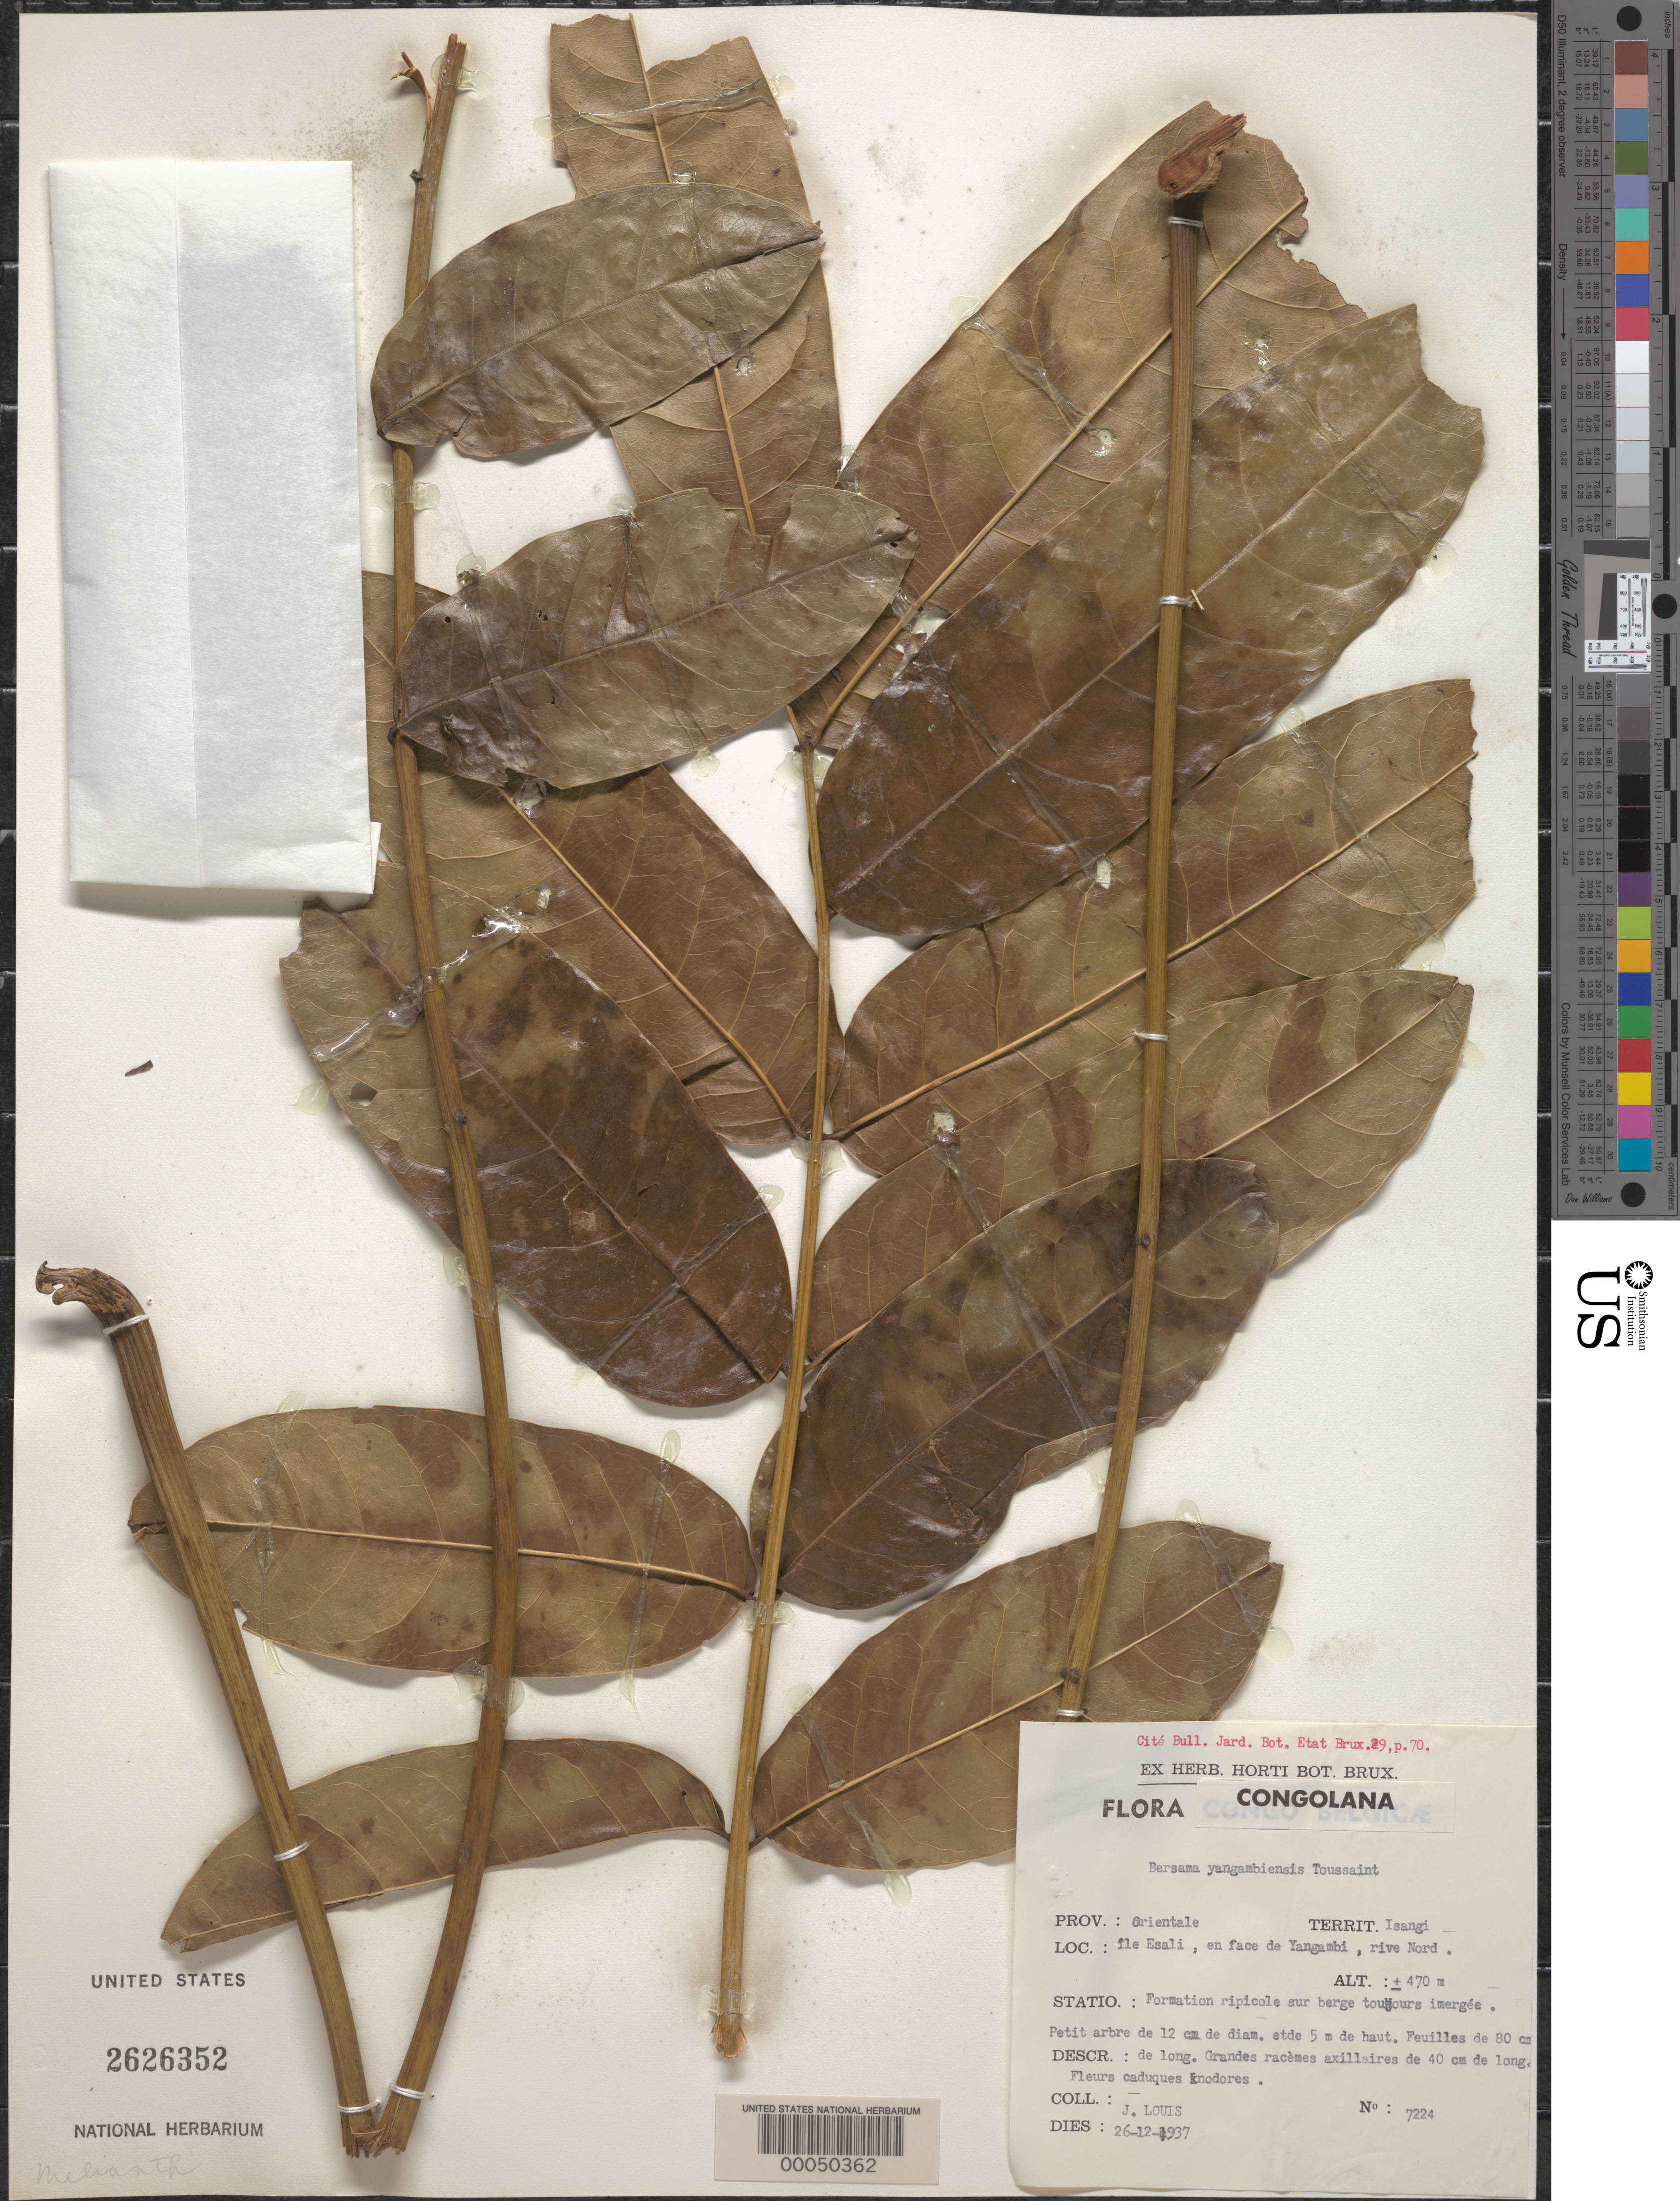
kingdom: Plantae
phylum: Tracheophyta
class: Magnoliopsida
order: Geraniales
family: Melianthaceae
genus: Bersama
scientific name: Bersama yangambiensis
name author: L. Touss.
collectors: J. Louis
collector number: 7224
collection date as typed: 26 Dec 1937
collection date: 1937-12-26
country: Congo, Democratic Republic of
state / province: Tshopo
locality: Esali island, in front of yangambi, n river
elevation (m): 470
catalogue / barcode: US 2626352